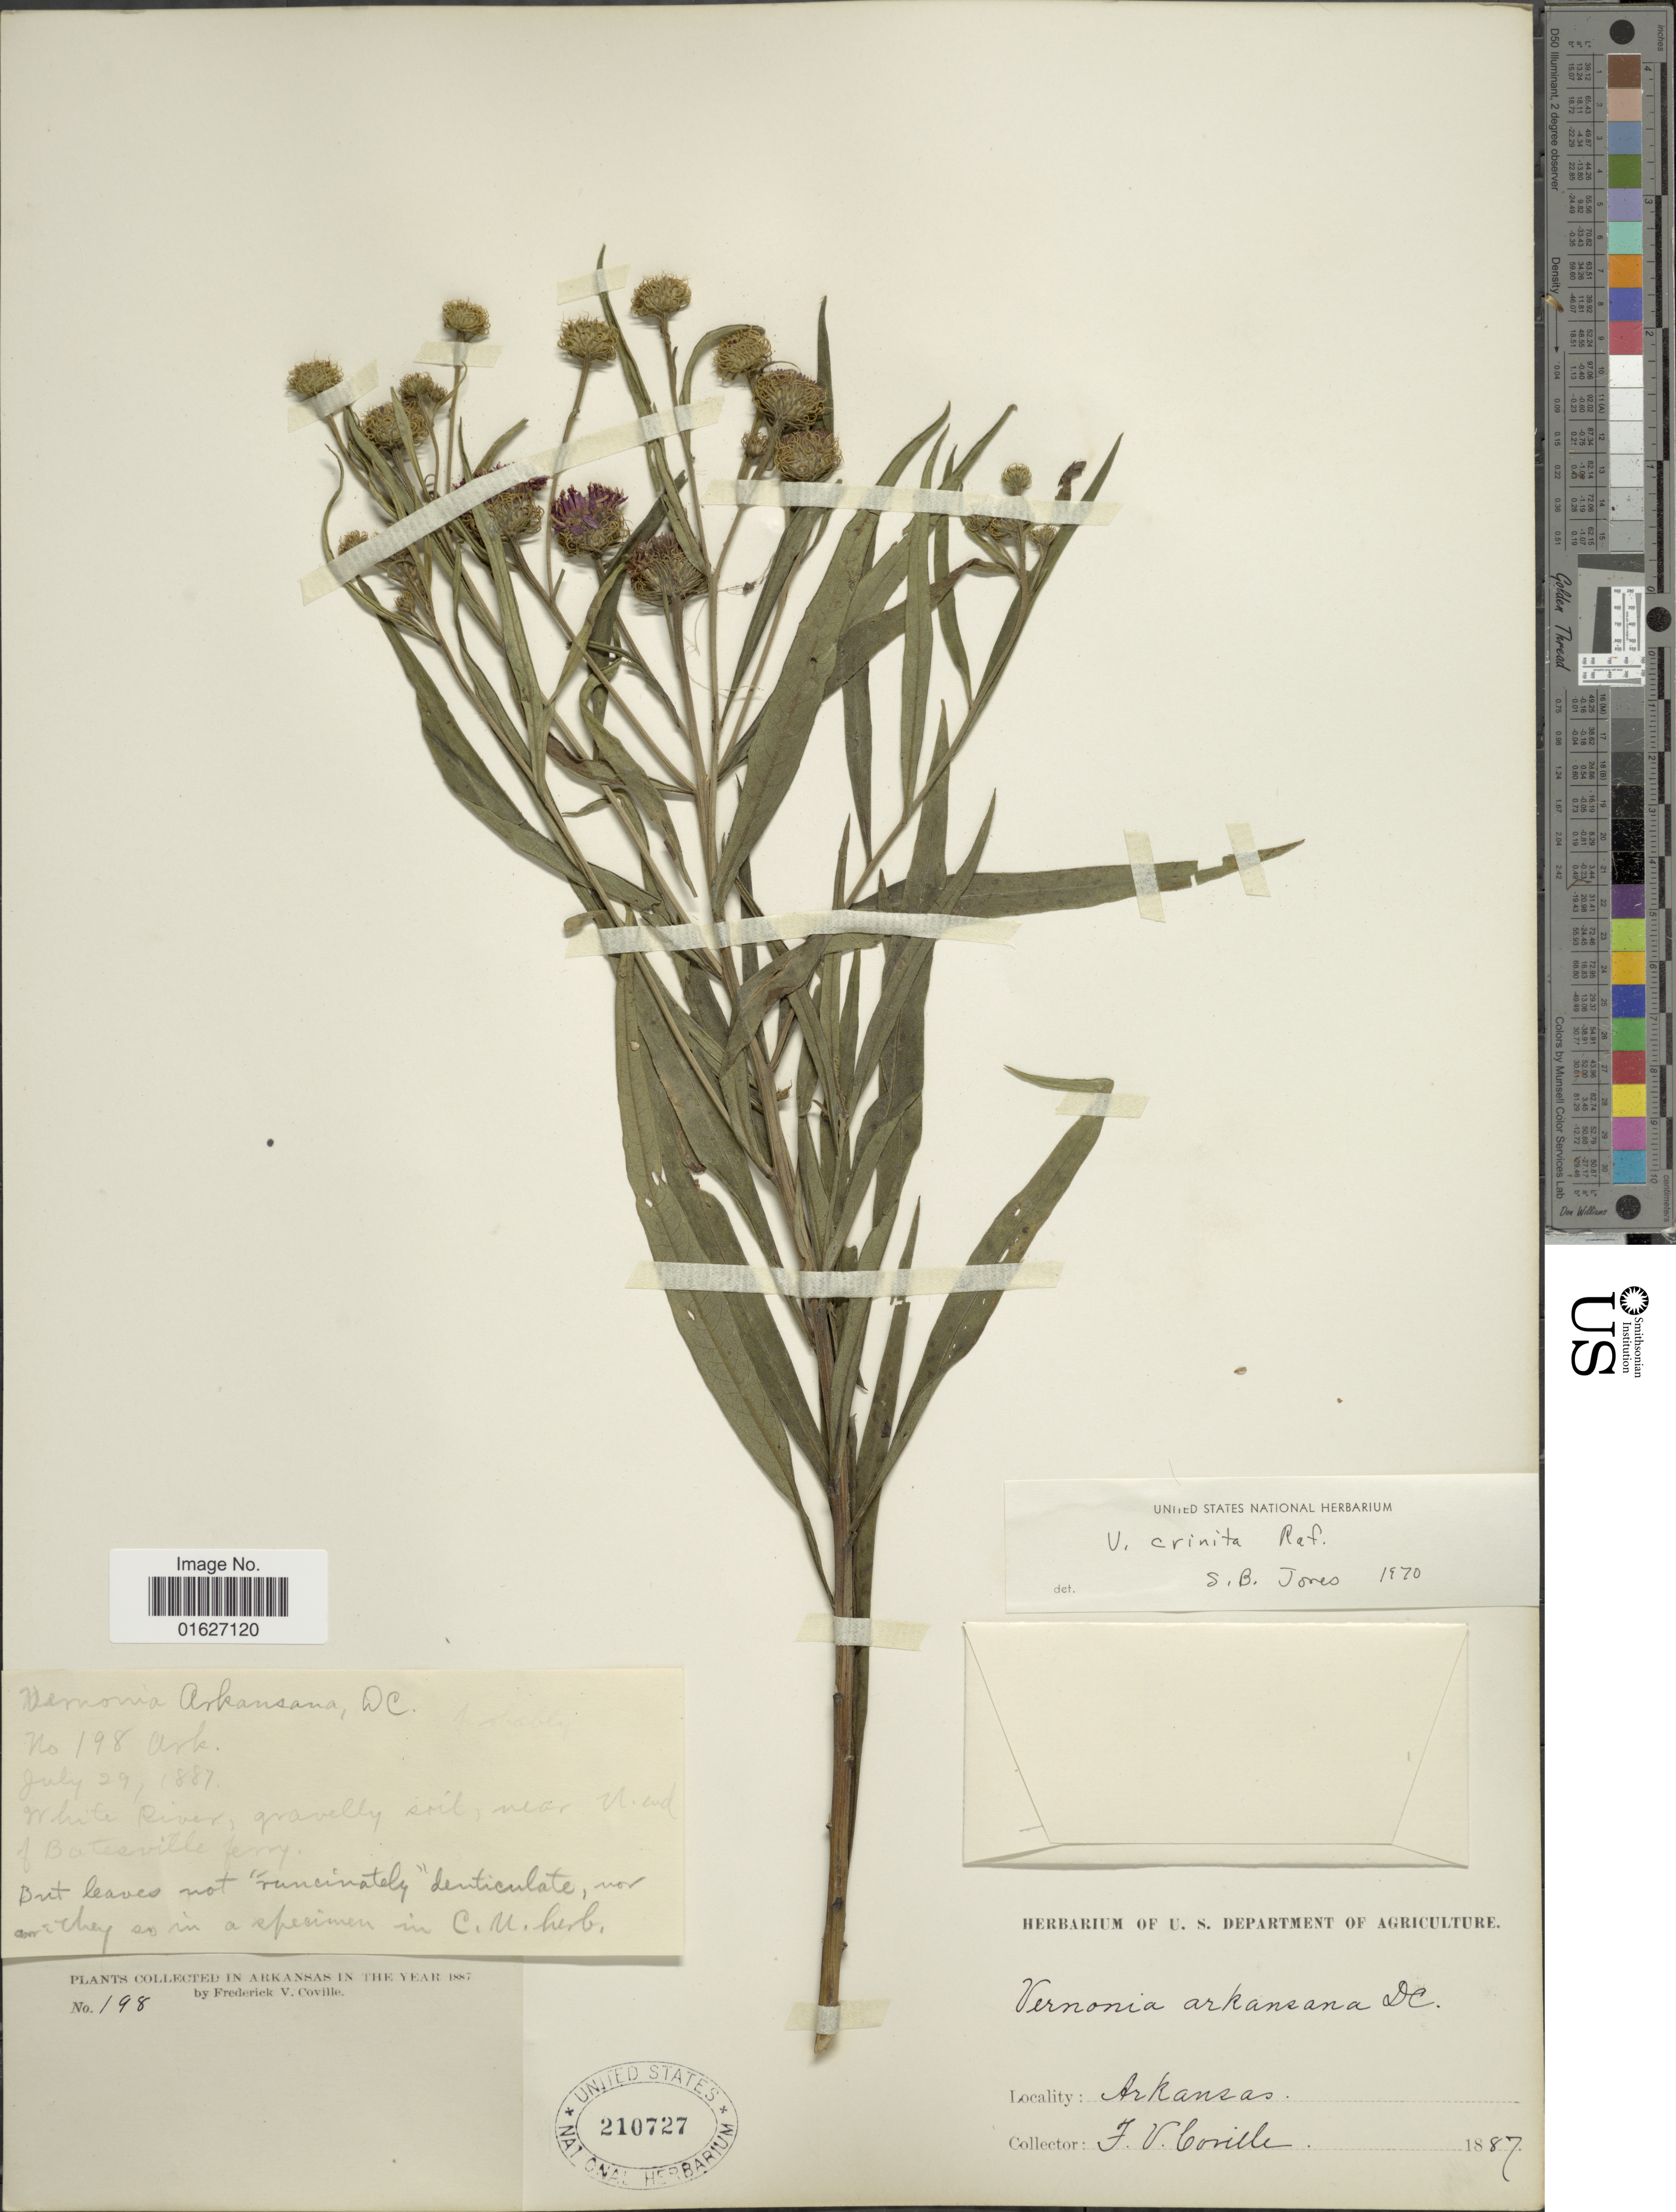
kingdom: Plantae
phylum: Tracheophyta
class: Magnoliopsida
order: Asterales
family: Asteraceae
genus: Vernonia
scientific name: Vernonia arkansana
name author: DC.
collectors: F. V. Coville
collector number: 198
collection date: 1887-07-29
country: United States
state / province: Arkansas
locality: White River, near N. end of Batesville ferry.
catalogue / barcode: US 210727